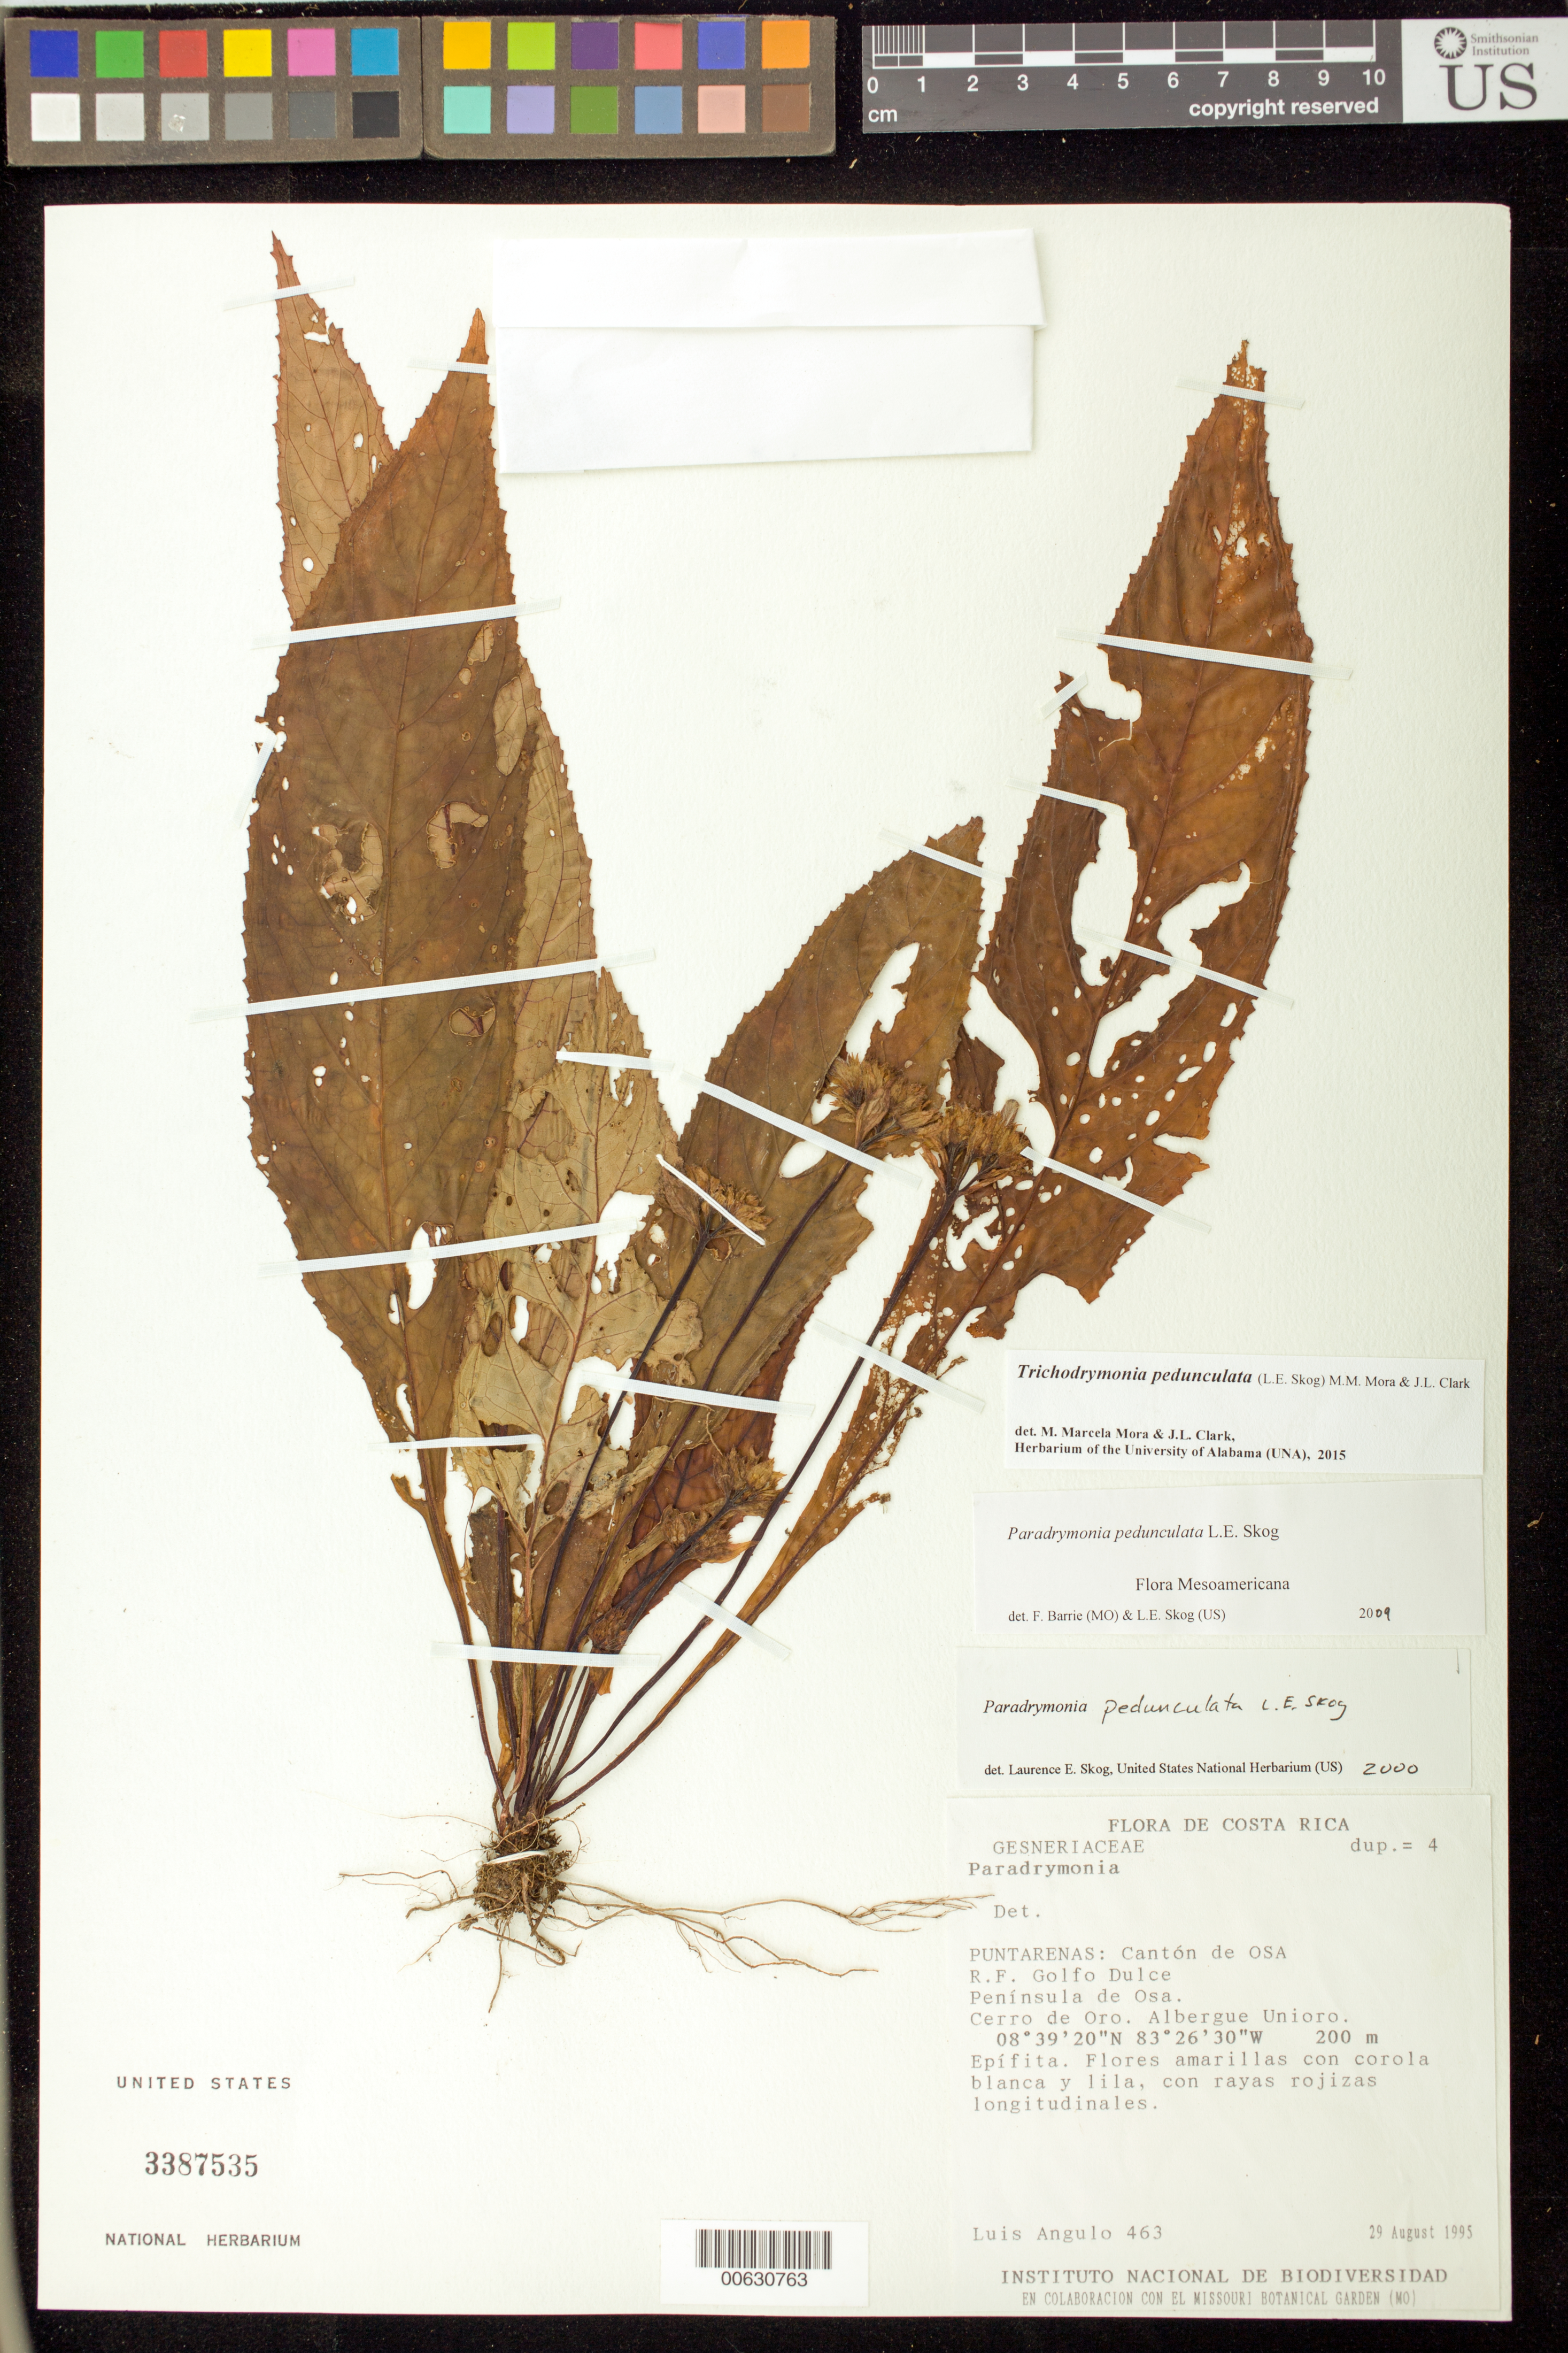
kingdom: Plantae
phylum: Tracheophyta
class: Magnoliopsida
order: Lamiales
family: Gesneriaceae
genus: Trichodrymonia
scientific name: Trichodrymonia pedunculata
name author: (L.E. Skog) M.M. Mora & J.L. Clark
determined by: Mora, M. M.; Clark, J. L.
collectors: L. Angulo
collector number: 463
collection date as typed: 29 Aug 1995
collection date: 1995-08-29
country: Costa Rica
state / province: Puntarenas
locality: Cantón de Osa, R.F. Golfo Dulce, Península de Osa, Cerro de Oro, Albergue Unioro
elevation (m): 200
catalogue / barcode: US 3387535